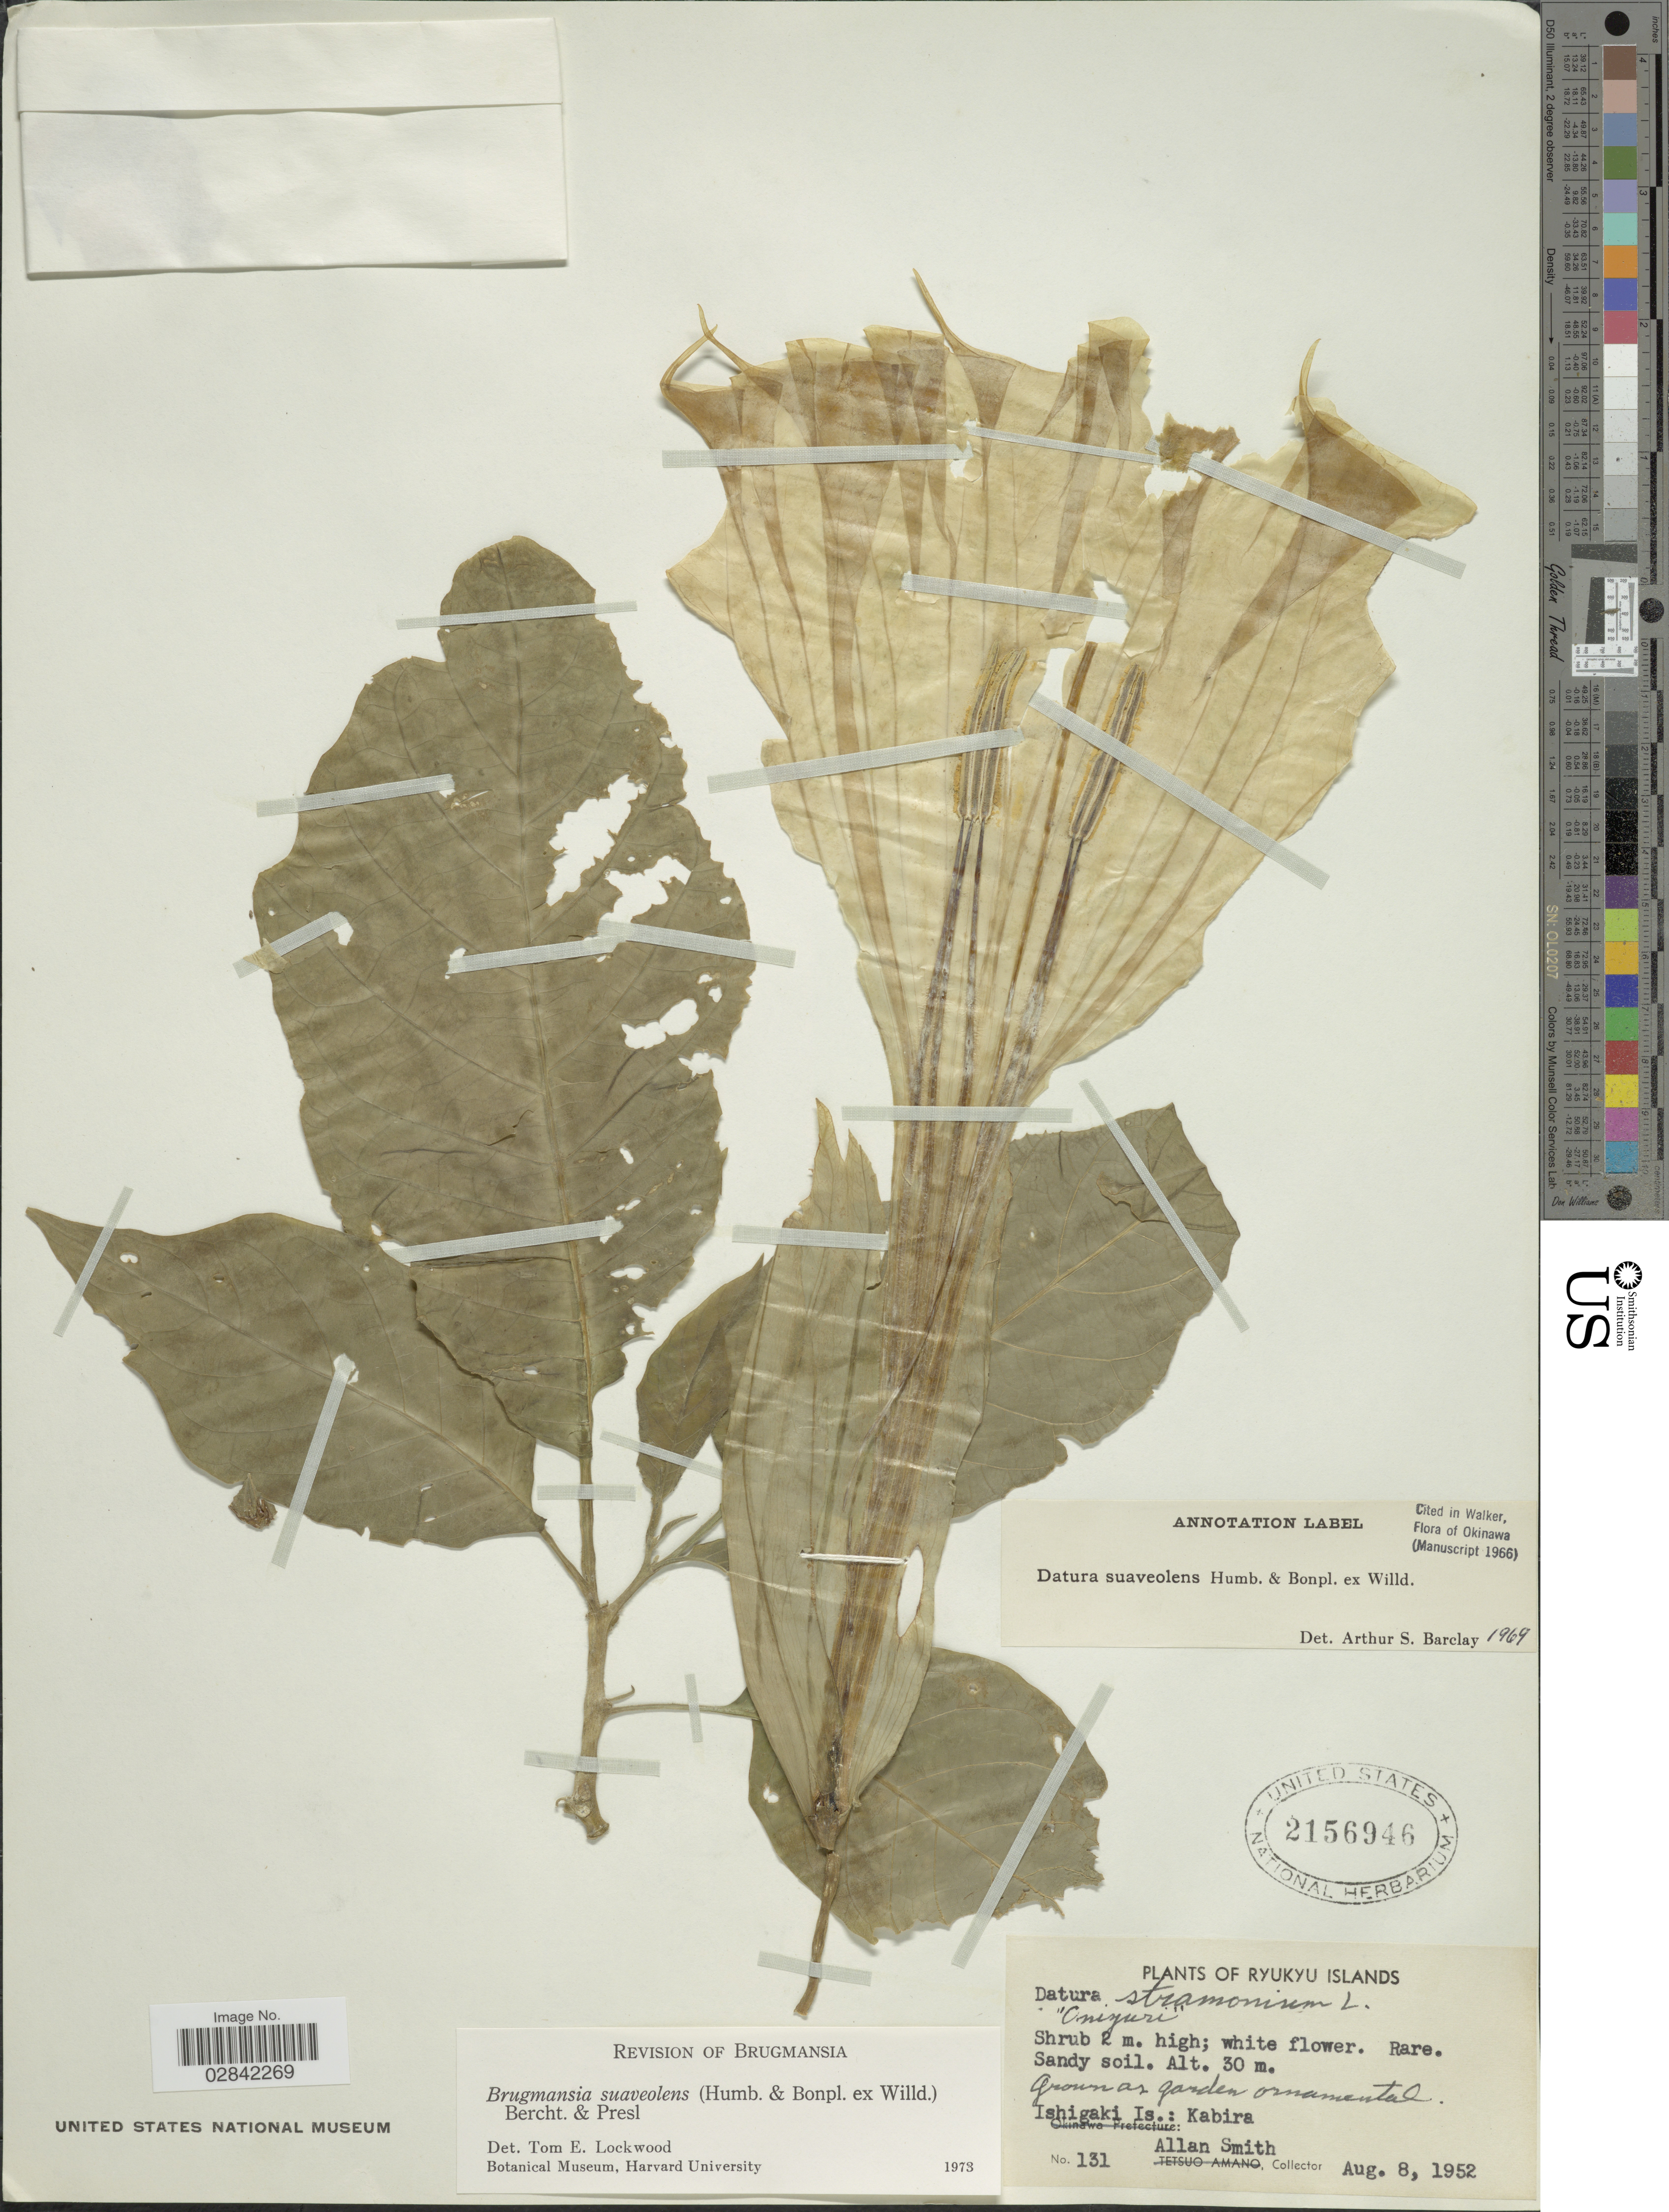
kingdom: Plantae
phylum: Tracheophyta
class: Magnoliopsida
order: Solanales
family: Solanaceae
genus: Brugmansia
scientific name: Brugmansia suaveolens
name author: (Humb. & Bonpl. ex Willd.) Brecht. & J. Presl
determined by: Lockwood, T. E.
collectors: A. Smith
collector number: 131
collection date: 1952-08-08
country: Japan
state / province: Okinawa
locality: Ishigaki Is.: Kabira. Ryukyu Islands.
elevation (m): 30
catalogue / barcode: US 2156946